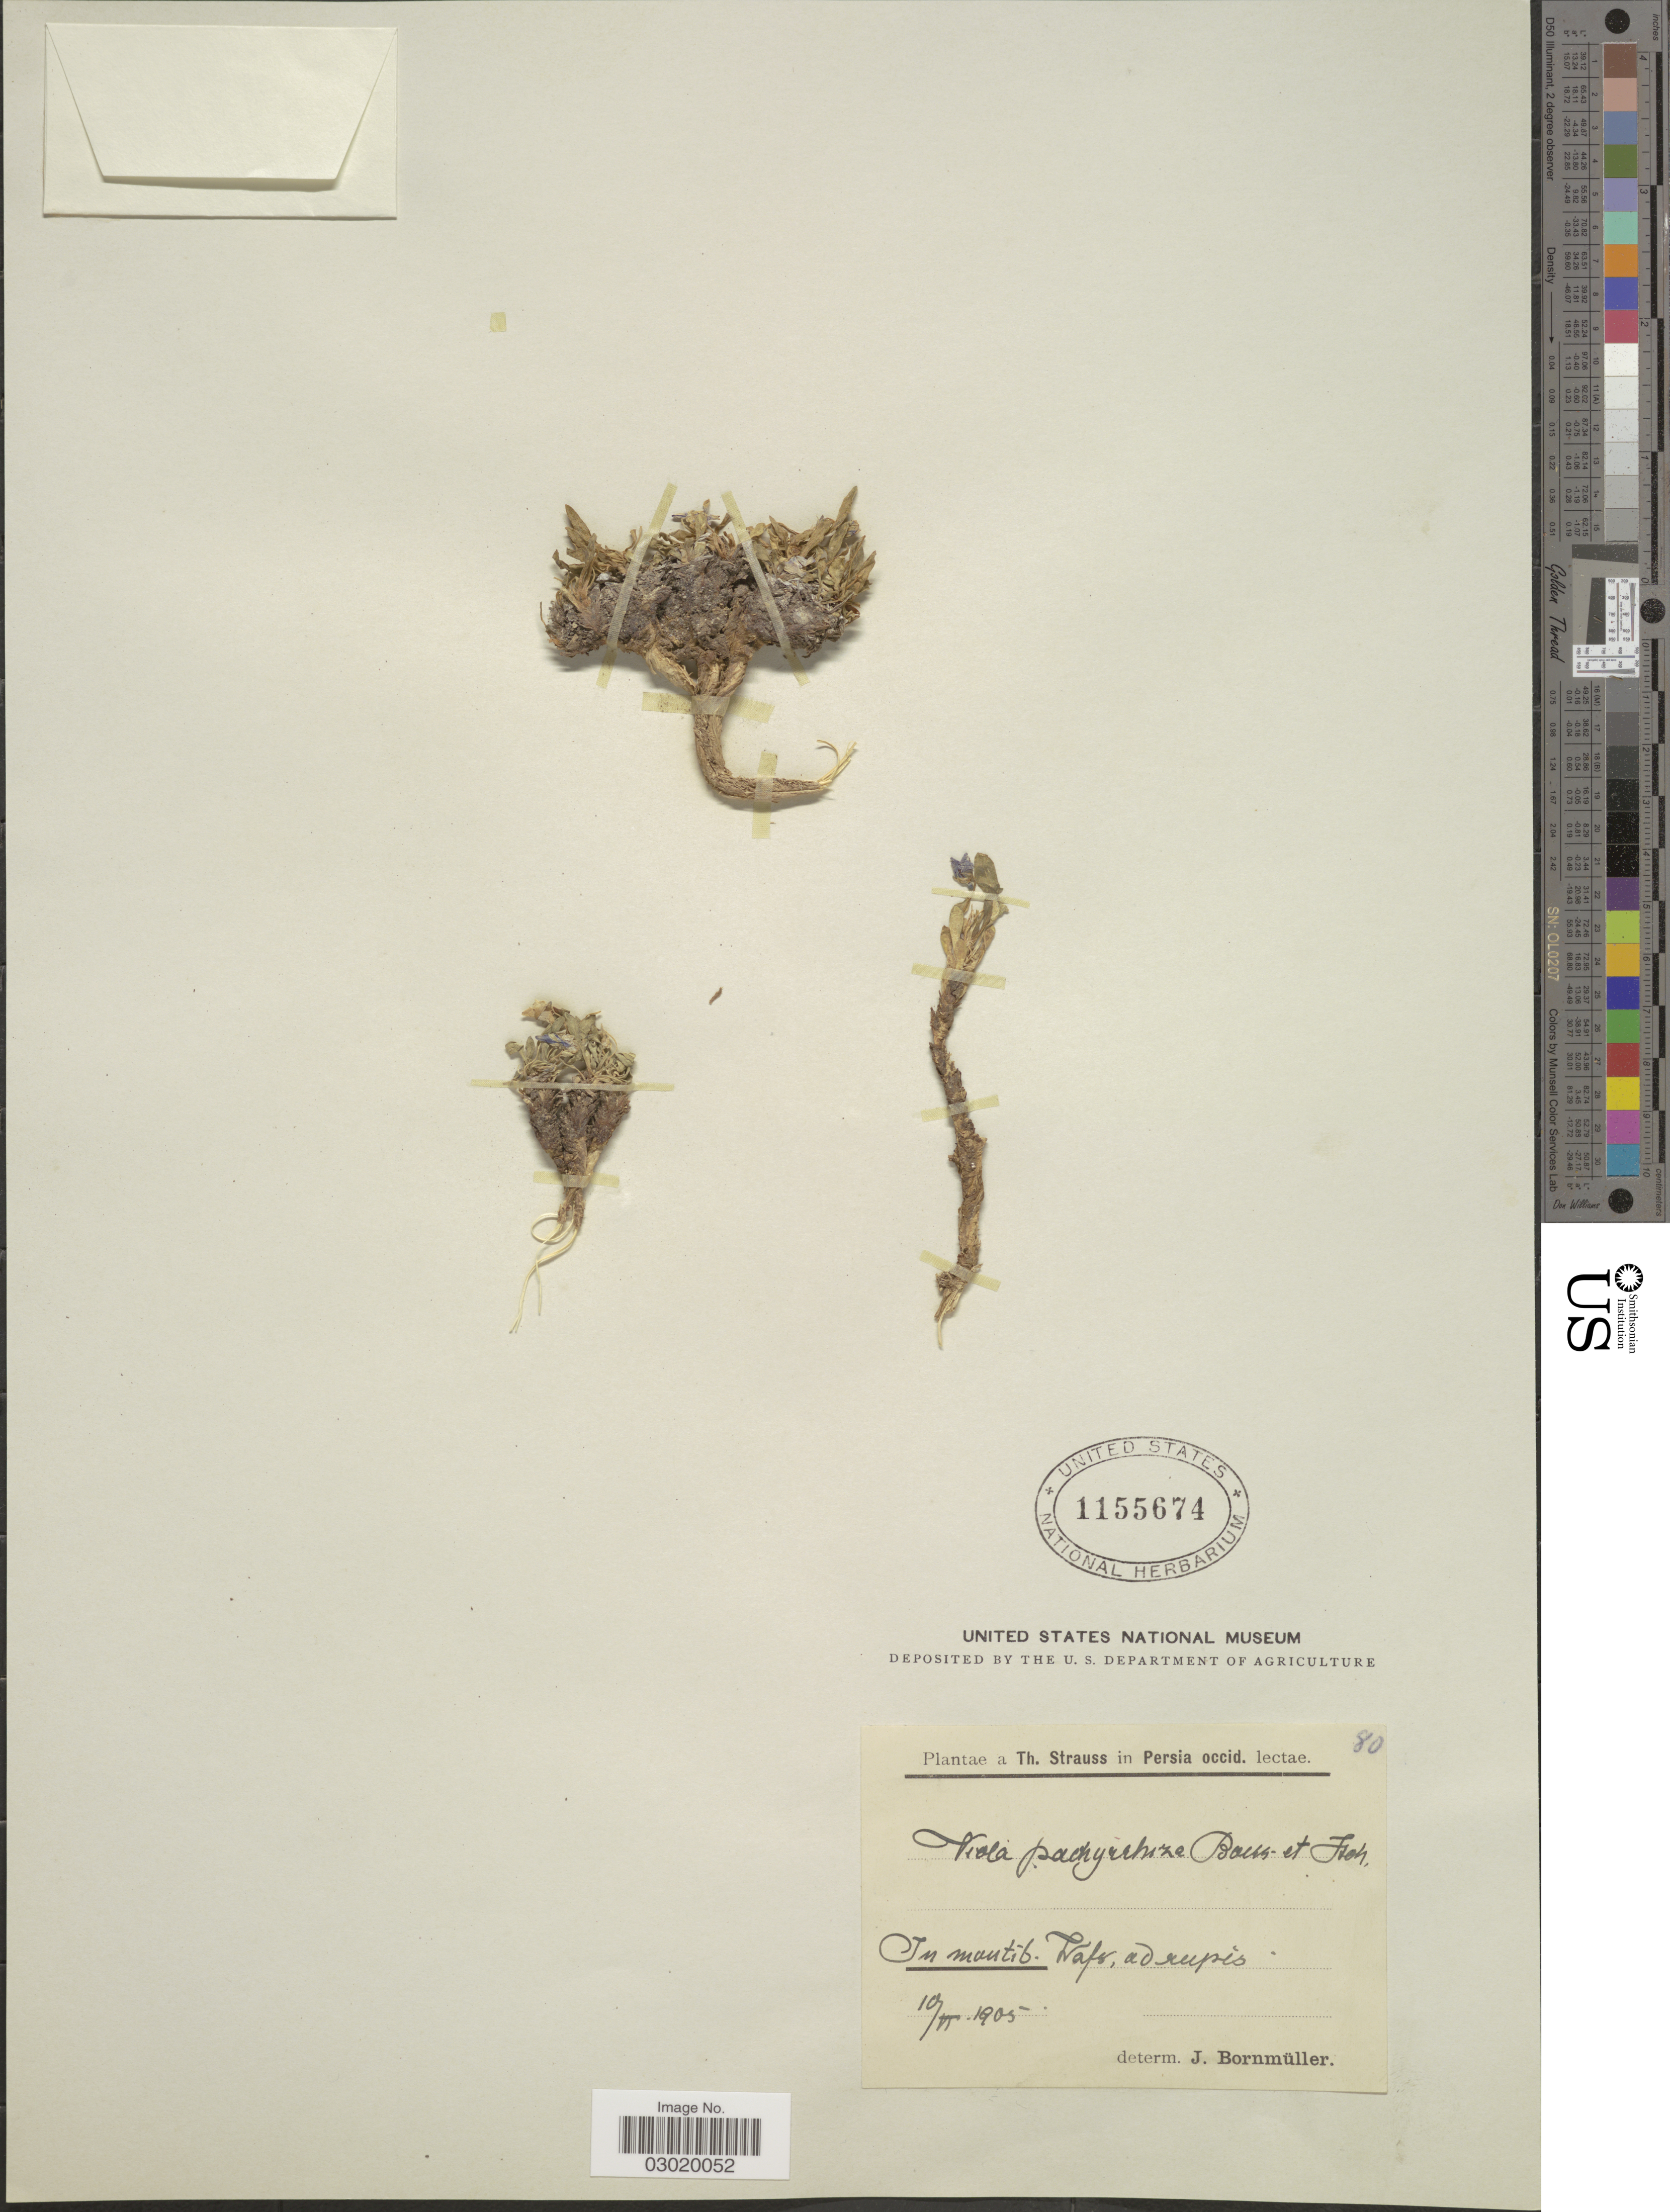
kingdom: Plantae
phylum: Tracheophyta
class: Magnoliopsida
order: Malpighiales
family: Violaceae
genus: Viola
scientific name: Viola pachyrrhiza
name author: Boiss. & Hohen.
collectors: T. Strauss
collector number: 80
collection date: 1905-06-10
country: Iran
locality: Persia occid. In montib. Dafs [interpreted], ad rupis.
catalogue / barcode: US 1155674